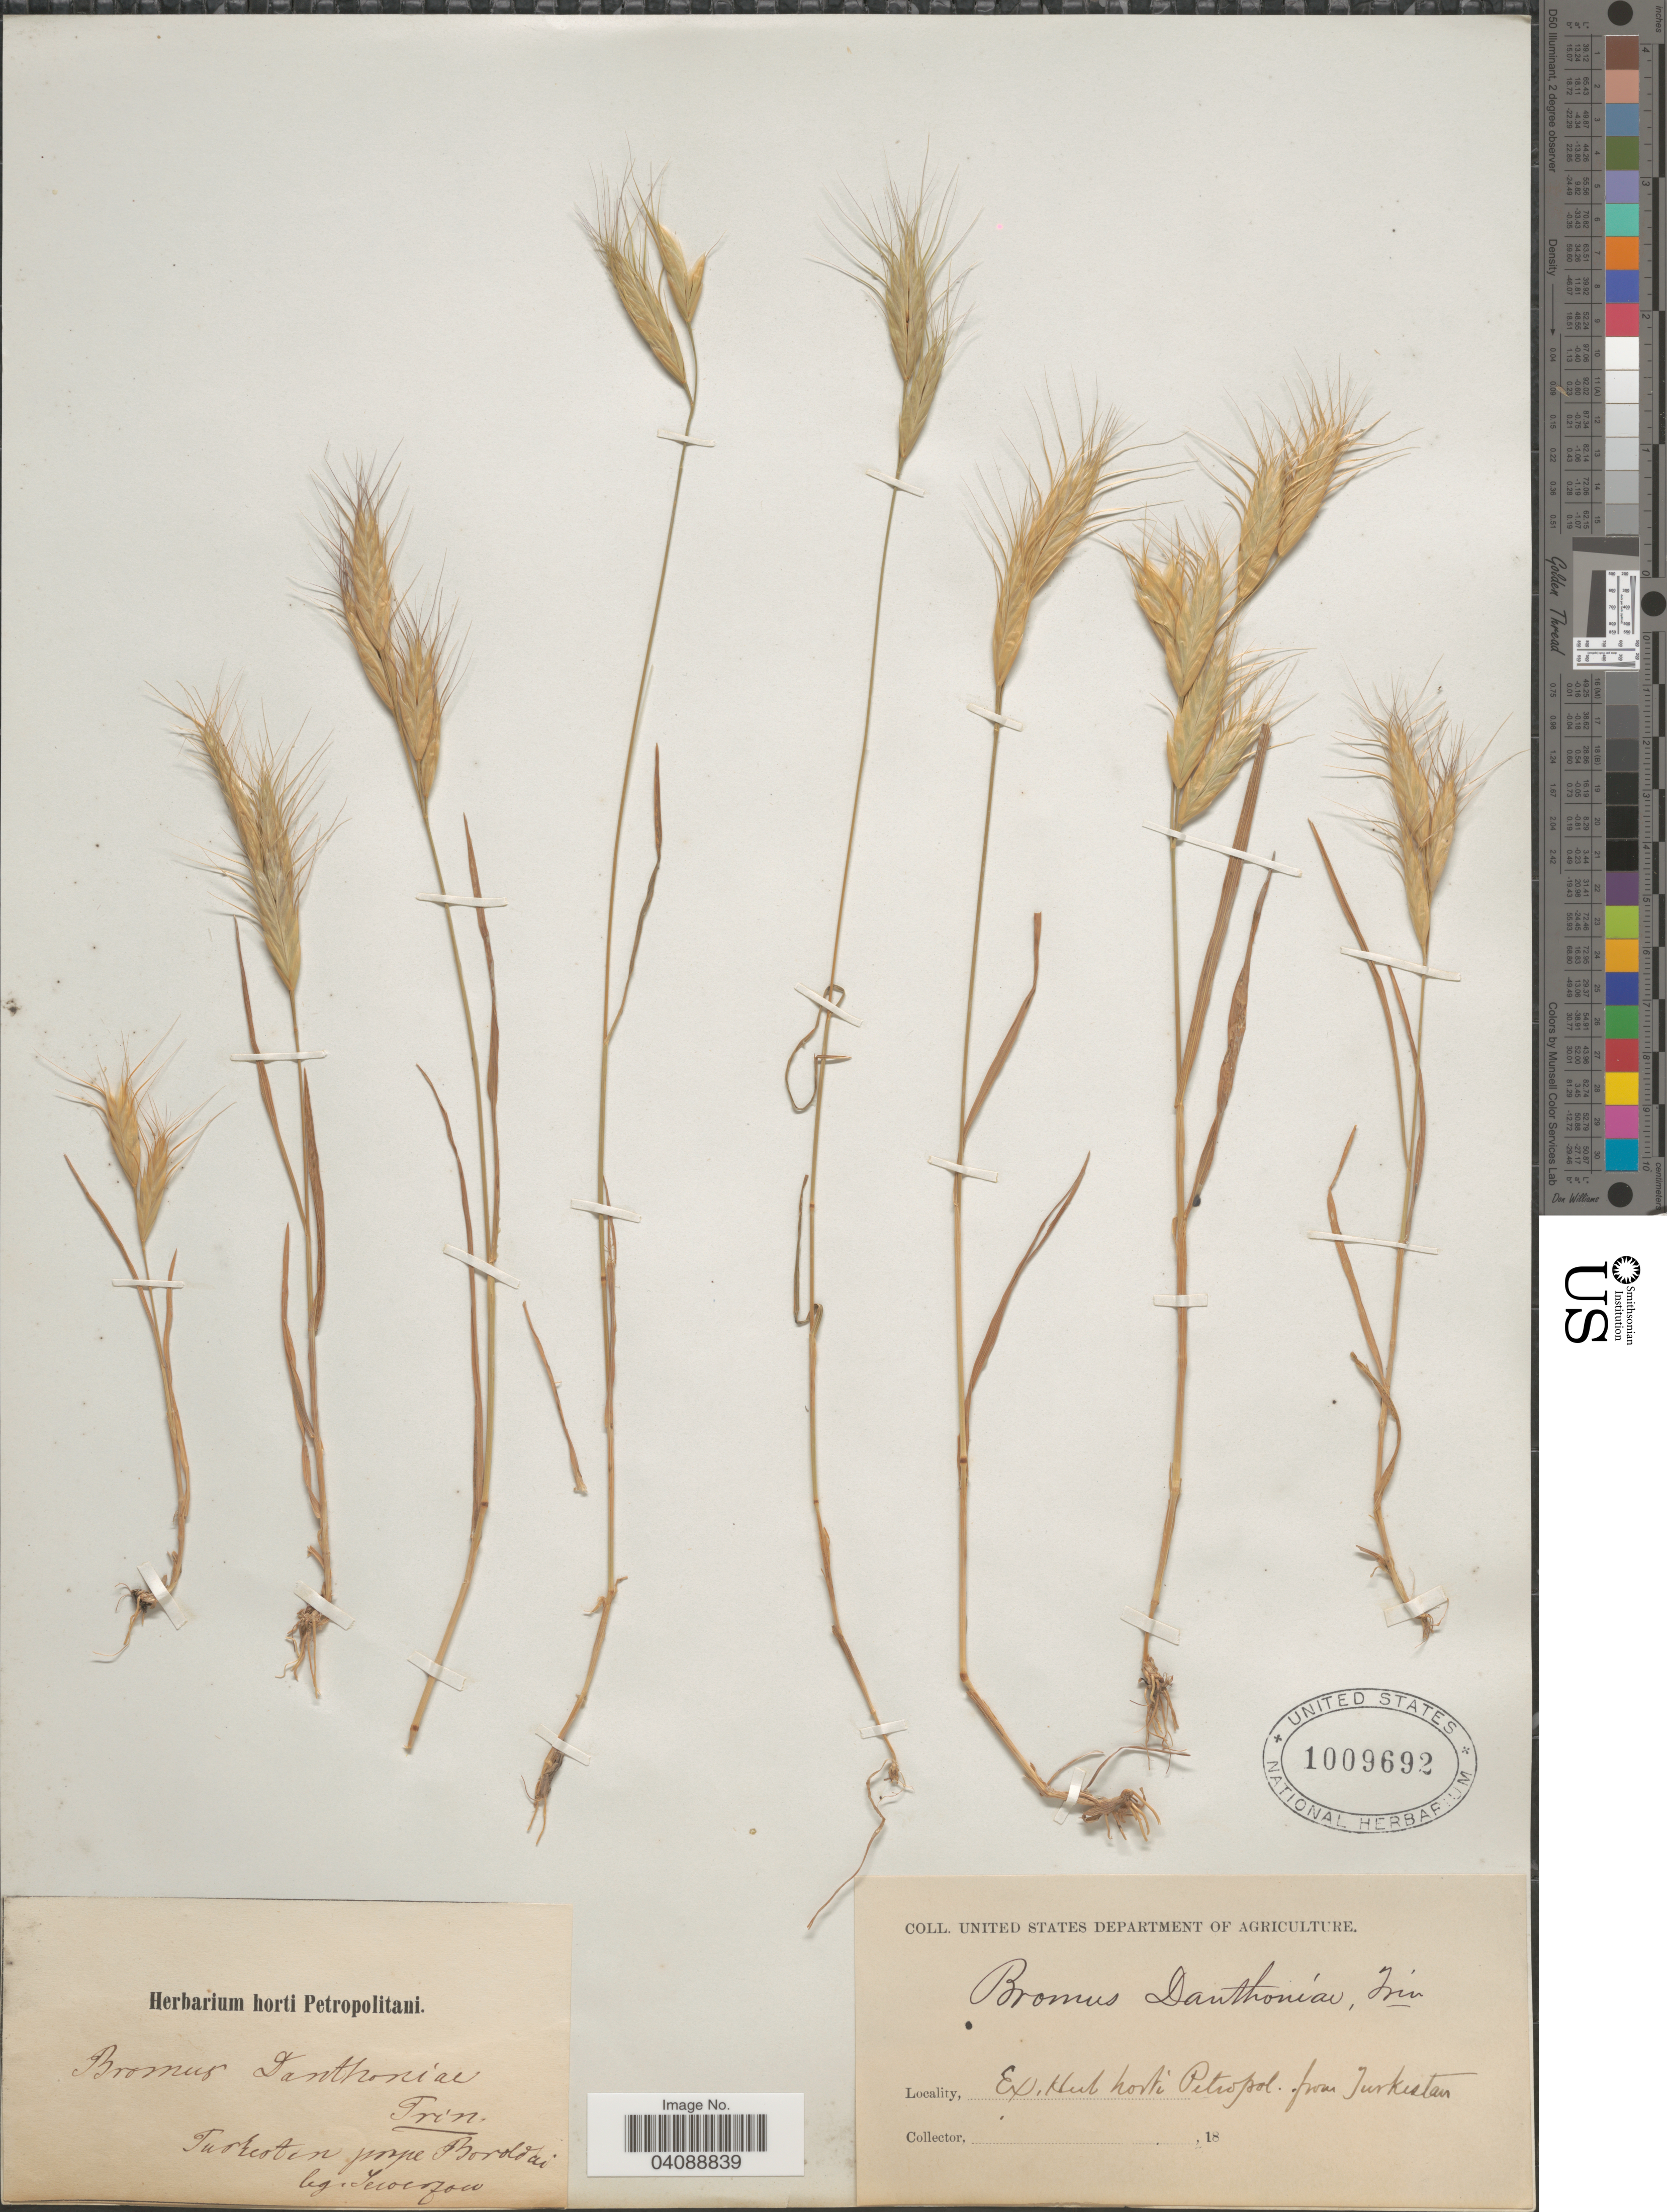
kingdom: Plantae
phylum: Tracheophyta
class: Liliopsida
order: Poales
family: Poaceae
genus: Bromus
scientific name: Bromus danthoniae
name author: Trin. ex C.A. Mey.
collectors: -. Sewerzow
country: Kazakhstan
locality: Turkestan, prope Boroldav.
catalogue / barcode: US 1009692